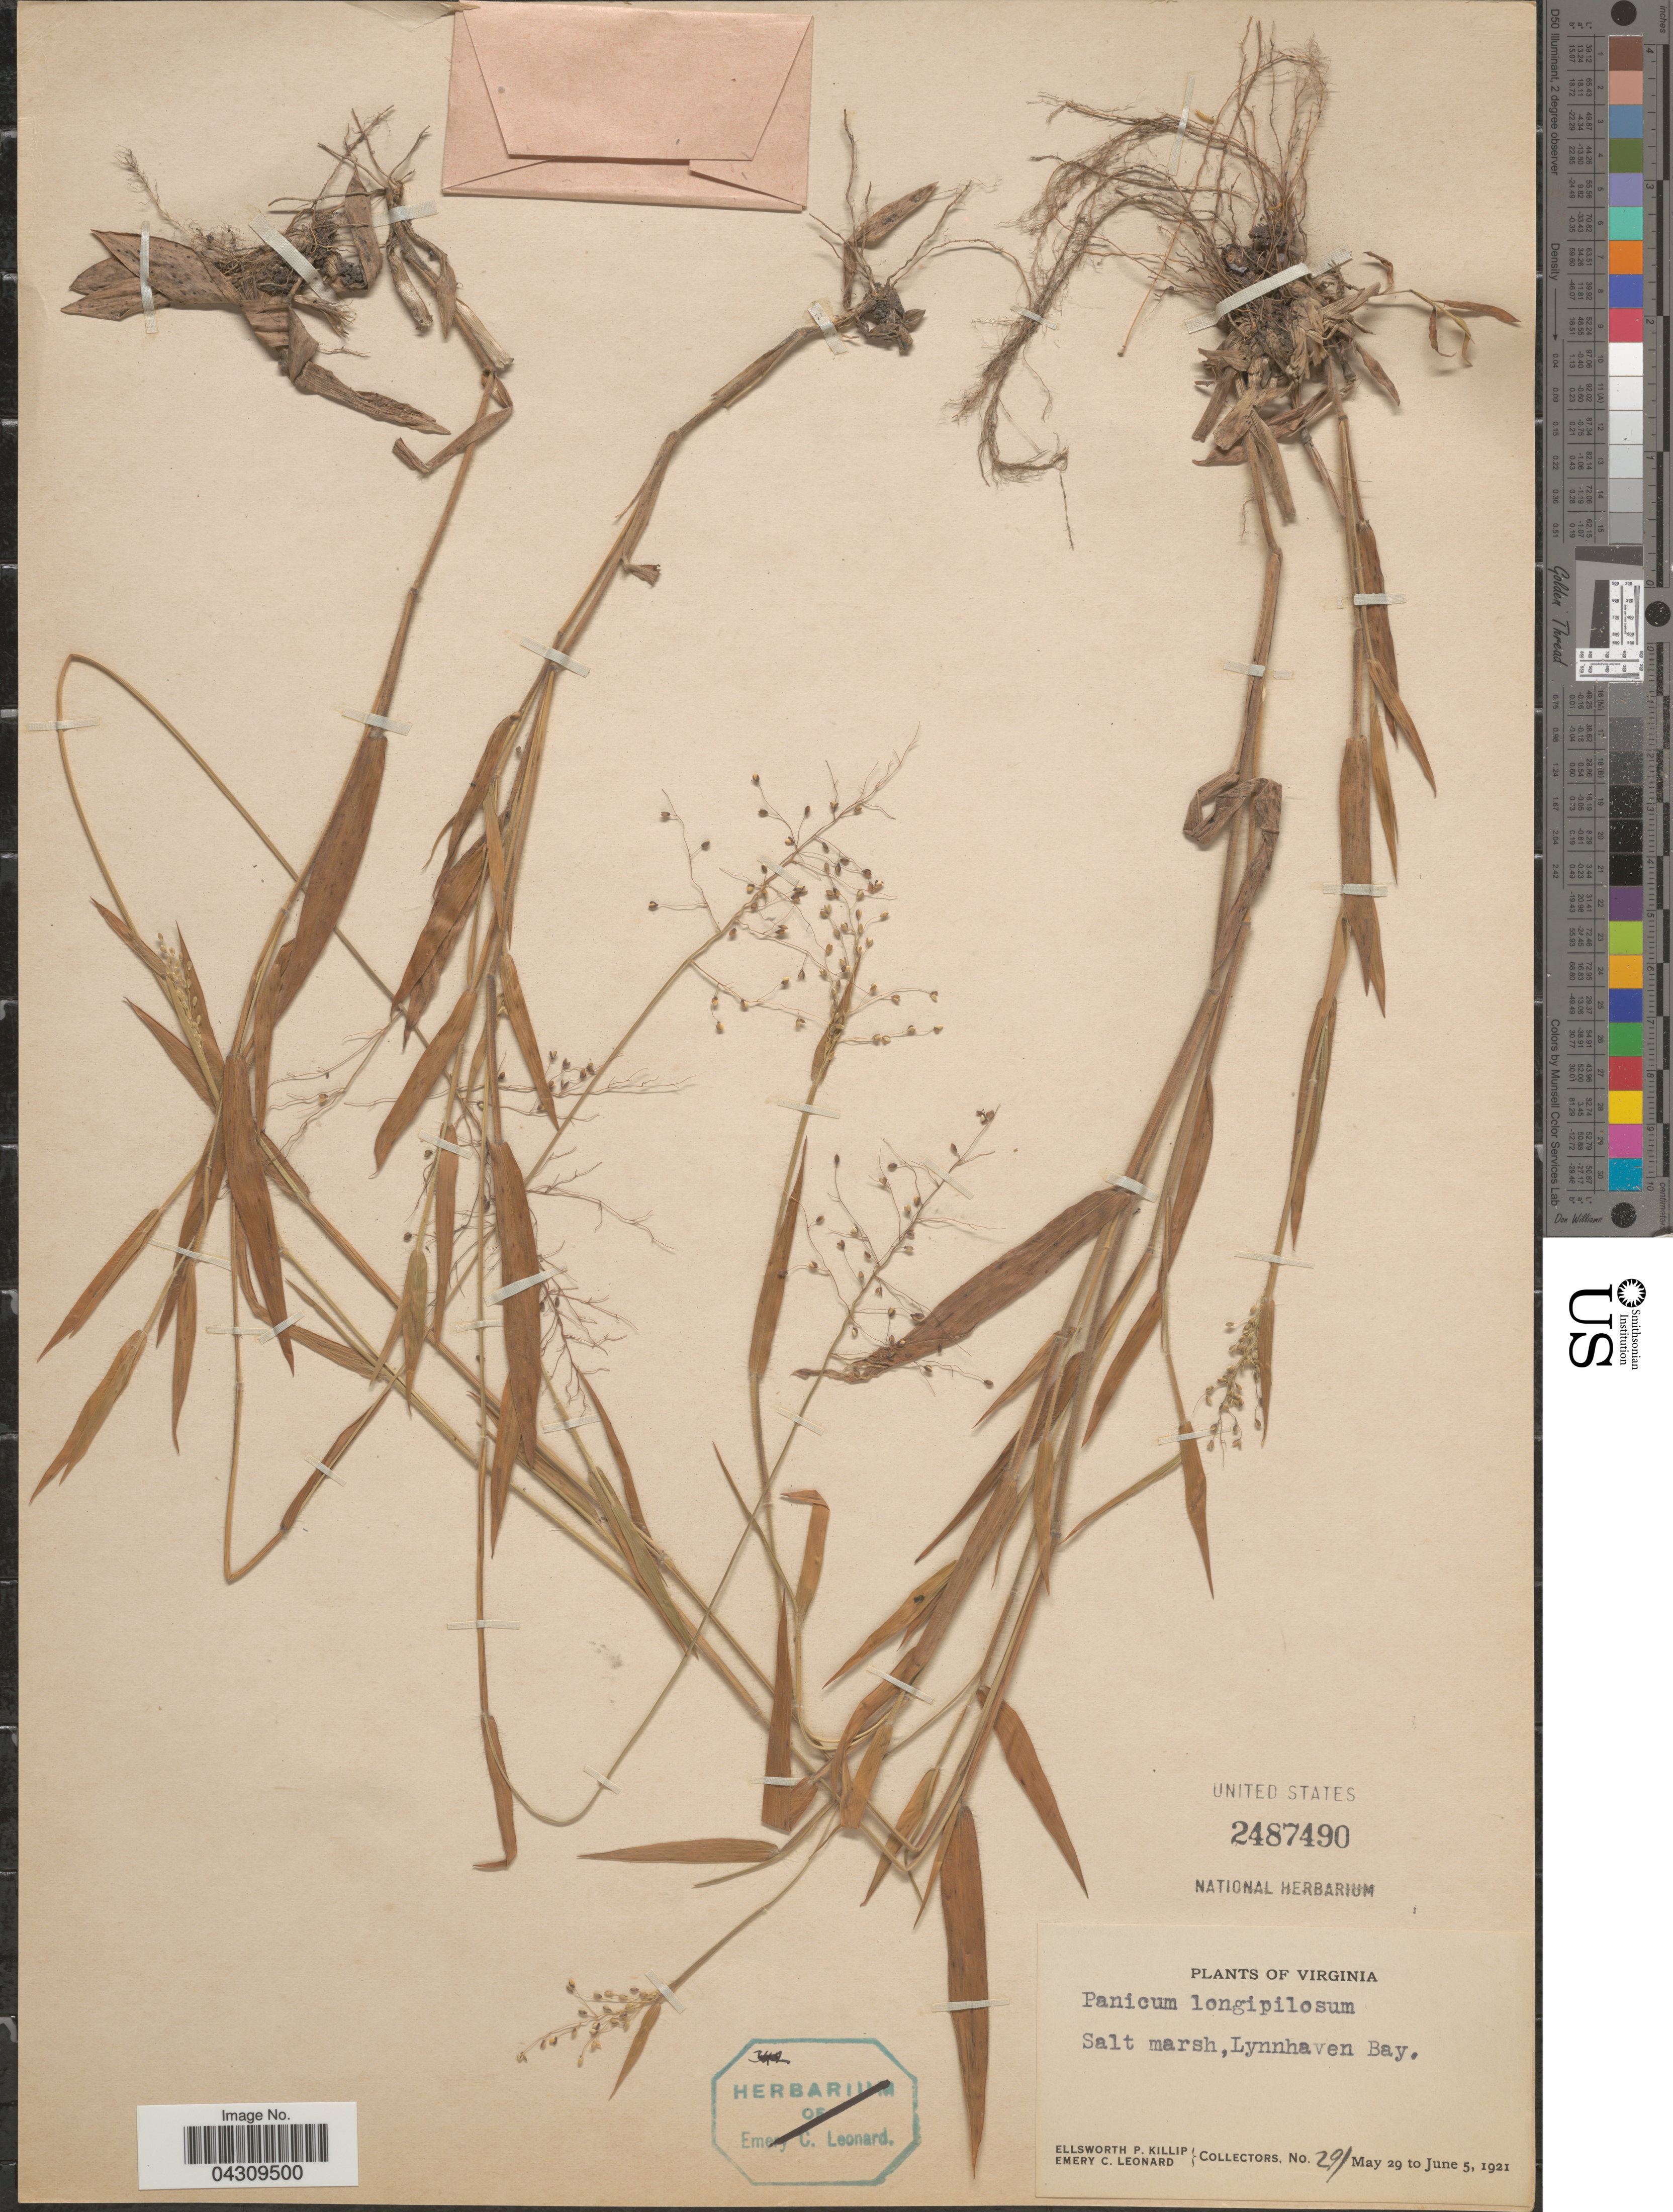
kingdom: Plantae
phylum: Tracheophyta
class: Liliopsida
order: Poales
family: Poaceae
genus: Dichanthelium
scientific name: Dichanthelium acuminatum var. acuminatum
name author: (Sw.) Gould & C.A. Clark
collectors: E. P. Killip & E. C. Leonard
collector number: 291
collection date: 1921-05-29/1921-06-05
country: United States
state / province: Virginia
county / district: City of Virginia Beach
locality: Salt marsh, Lynnhaven Bay.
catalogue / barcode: US 2487490